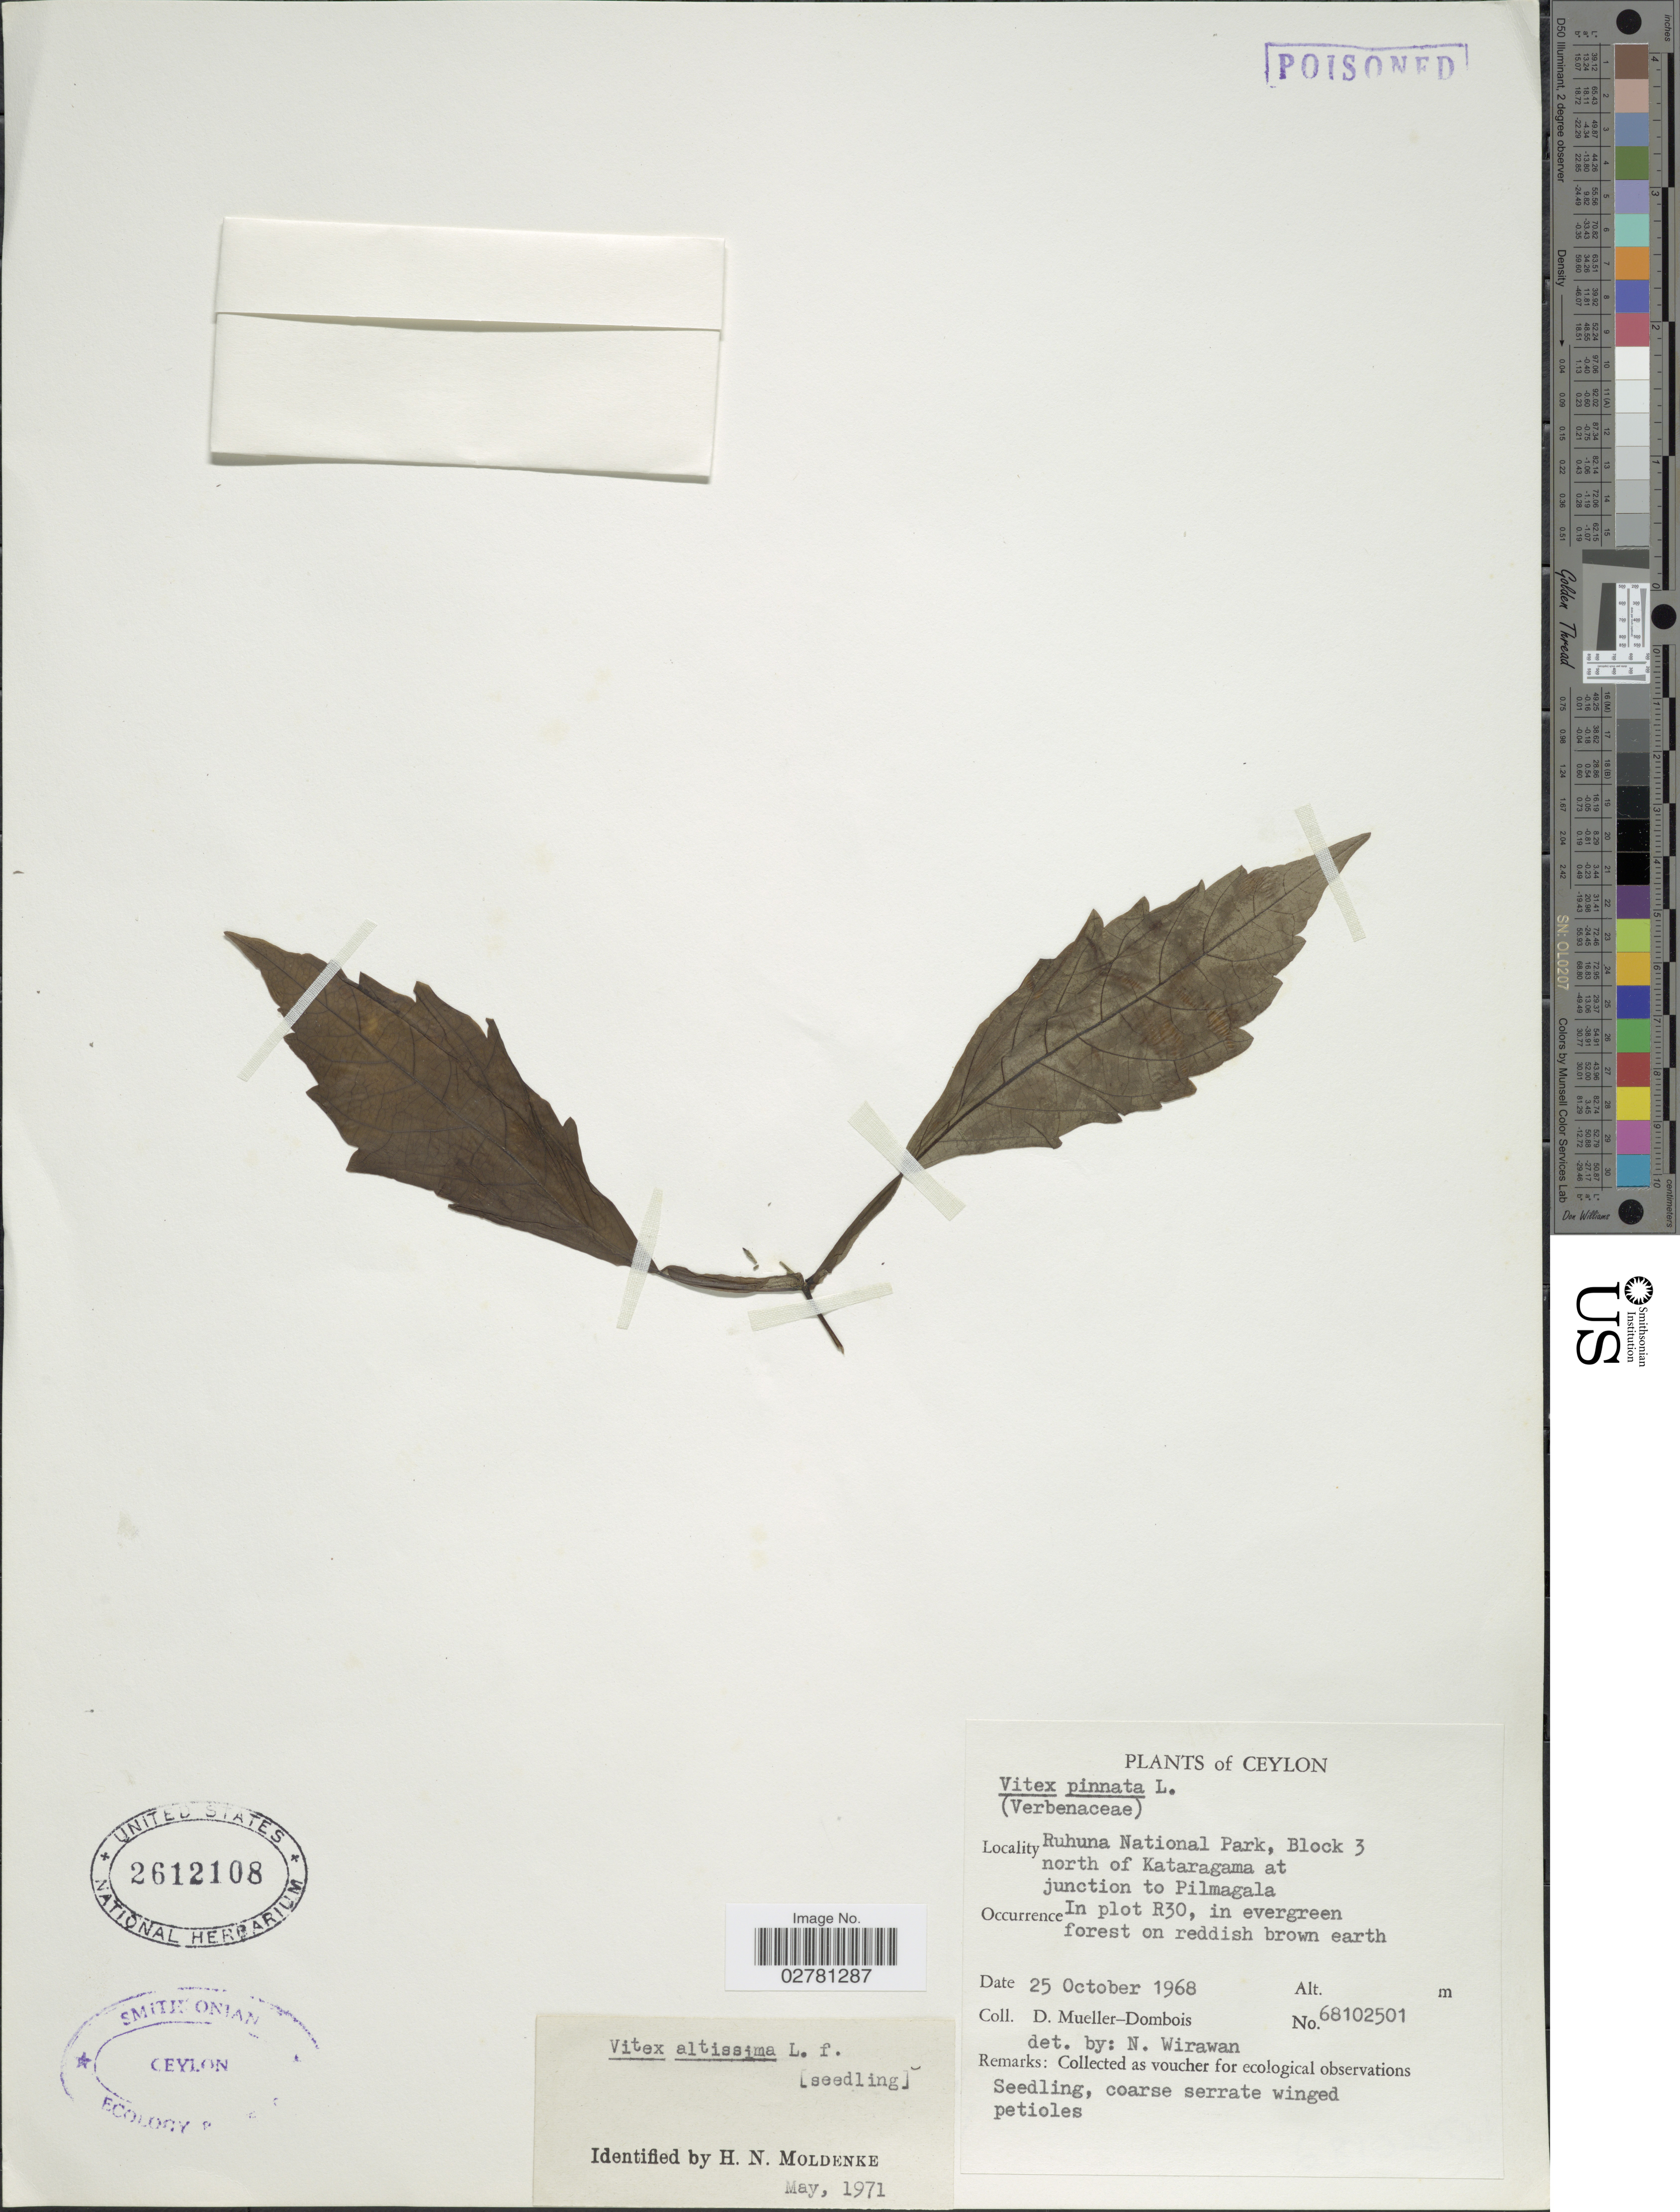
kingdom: Plantae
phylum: Tracheophyta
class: Magnoliopsida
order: Lamiales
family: Lamiaceae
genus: Vitex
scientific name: Vitex altissima f. alata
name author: (Willd.) Moldenke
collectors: D. Mueller-Dombois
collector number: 68102501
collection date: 1968-10-25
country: Sri Lanka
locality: Ceylon. Ruhuna National Park, Block 3 north of Kataragama at junction to Pilmagala. In plot R30.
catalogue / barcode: US 2612108